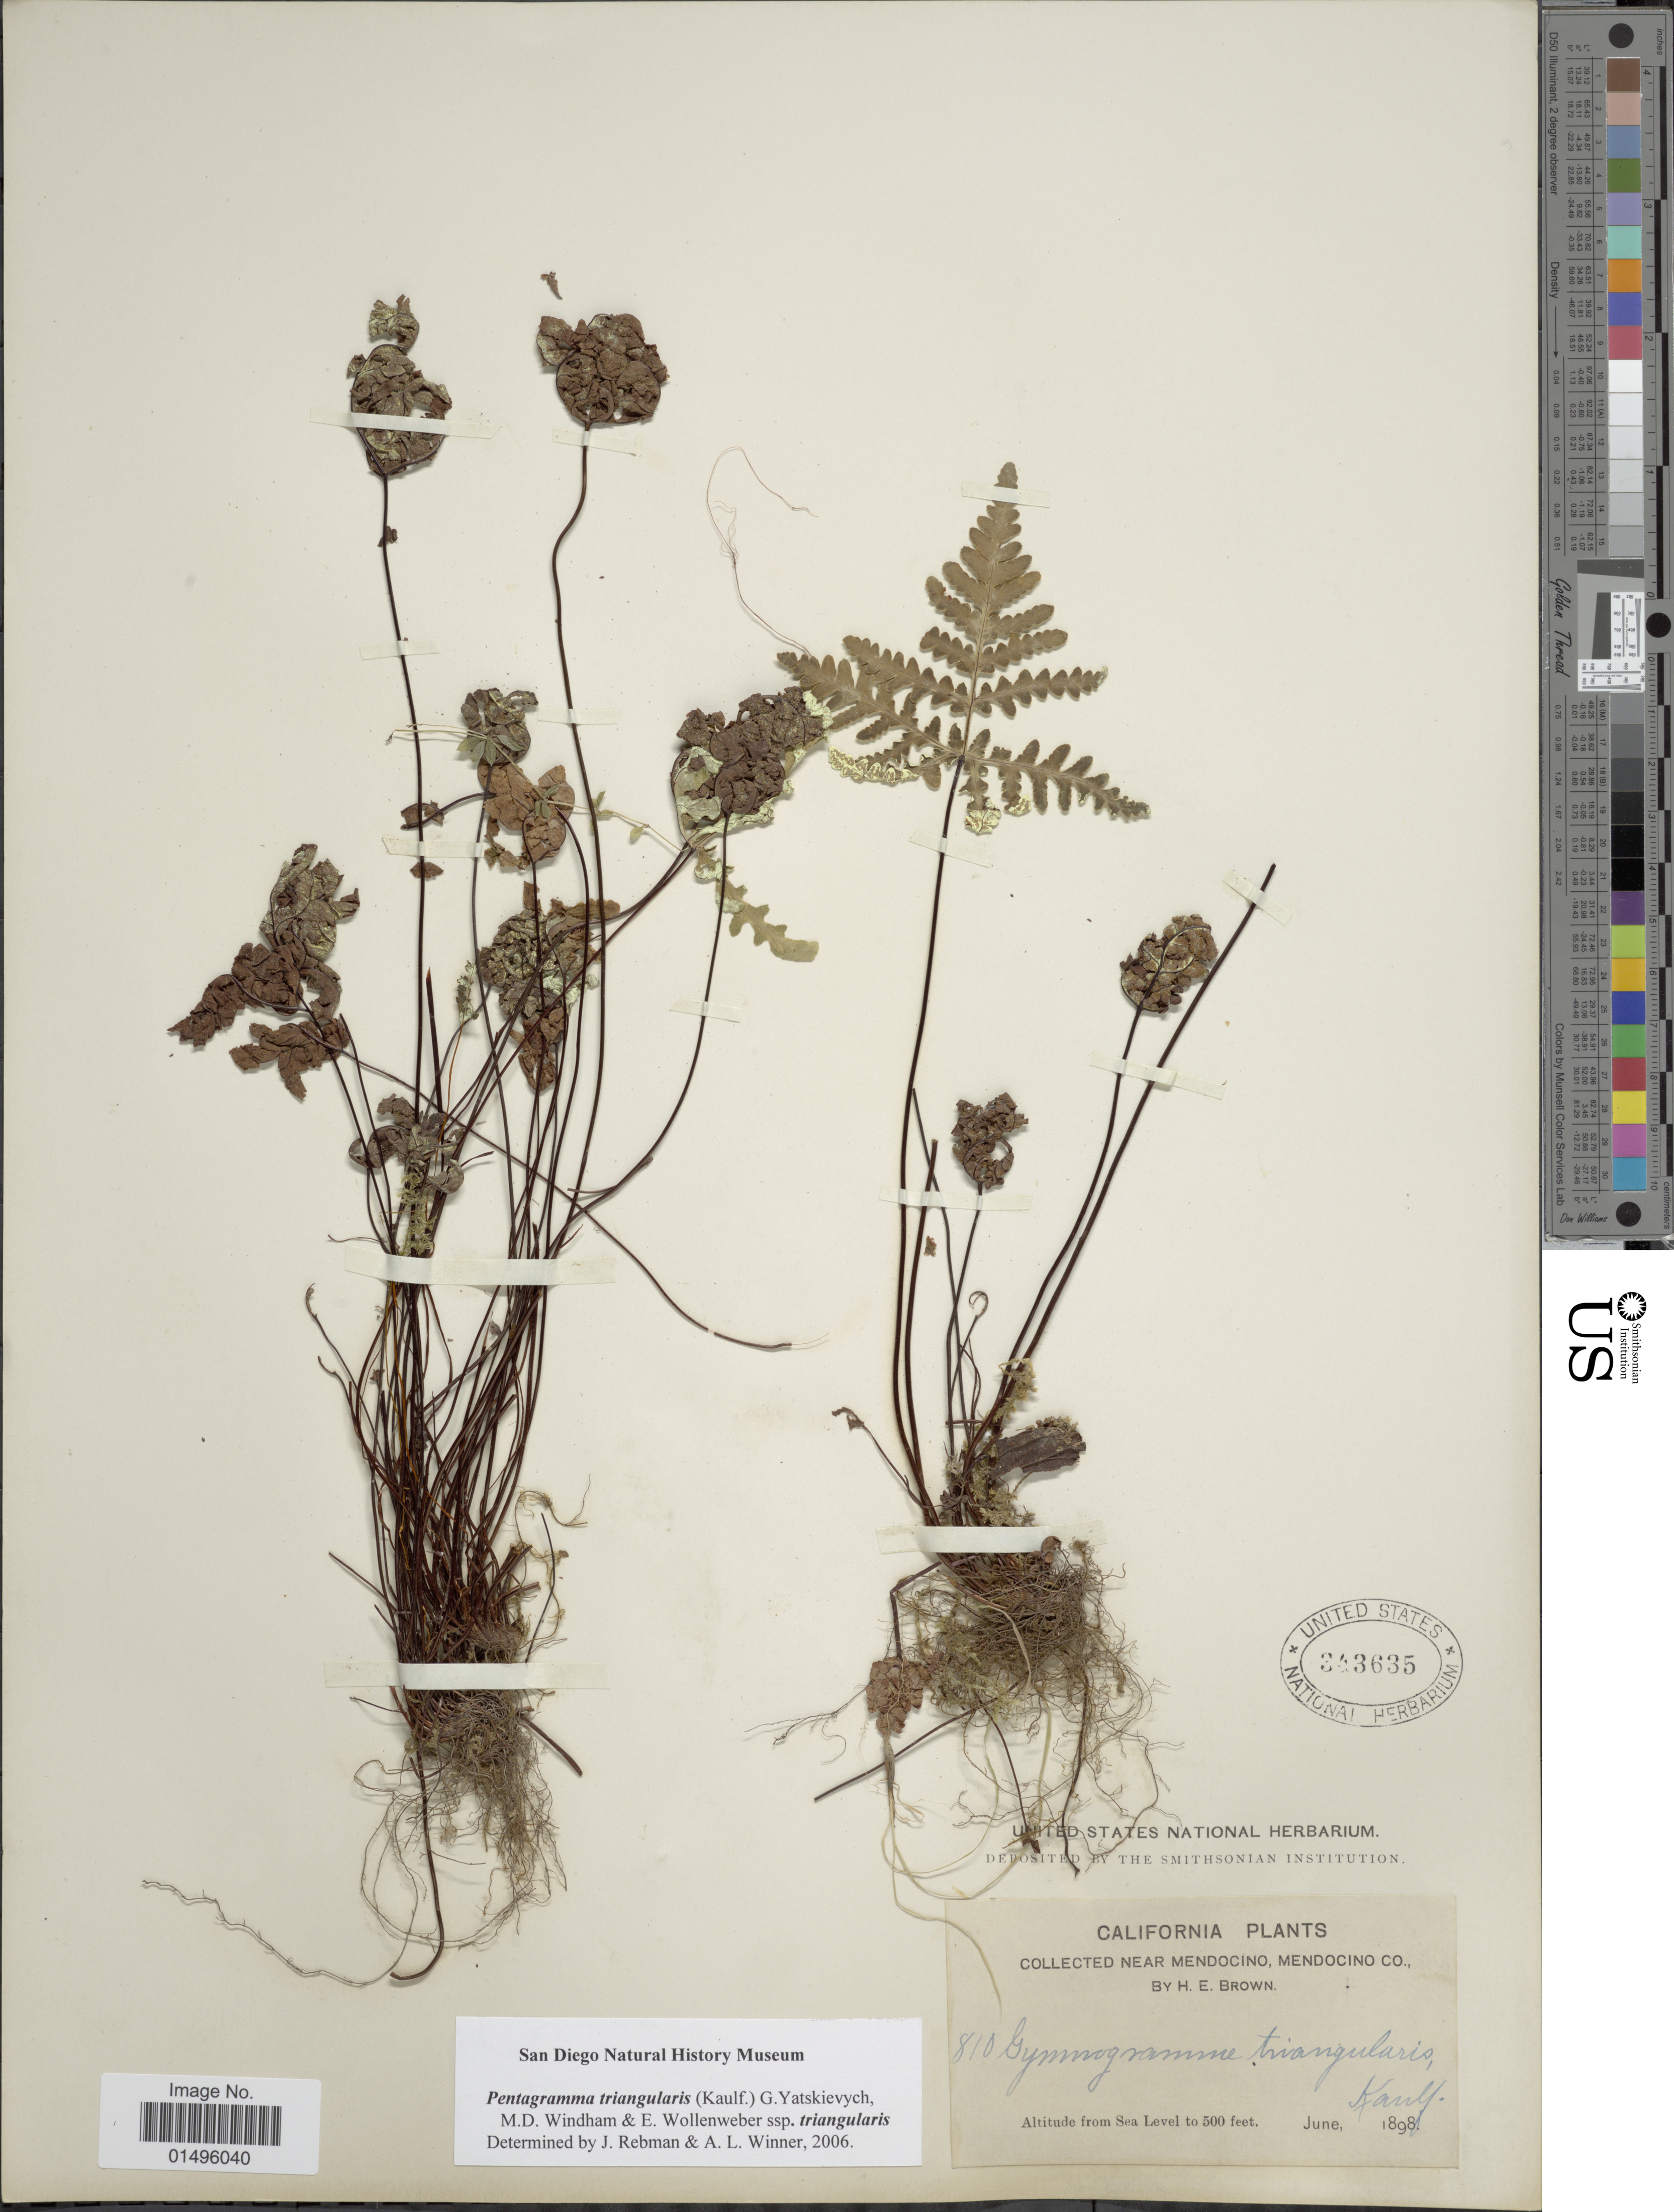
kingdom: Plantae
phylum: Tracheophyta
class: Polypodiopsida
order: Polypodiales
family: Pteridaceae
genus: Pentagramma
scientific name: Pentagramma triangularis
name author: (Kaulf.) Yatsk. et al.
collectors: H. E. Brown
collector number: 810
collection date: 1898-06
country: United States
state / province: California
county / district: Mendocino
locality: California, near Mendocino, Mendocino Co.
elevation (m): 152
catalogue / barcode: US 343635